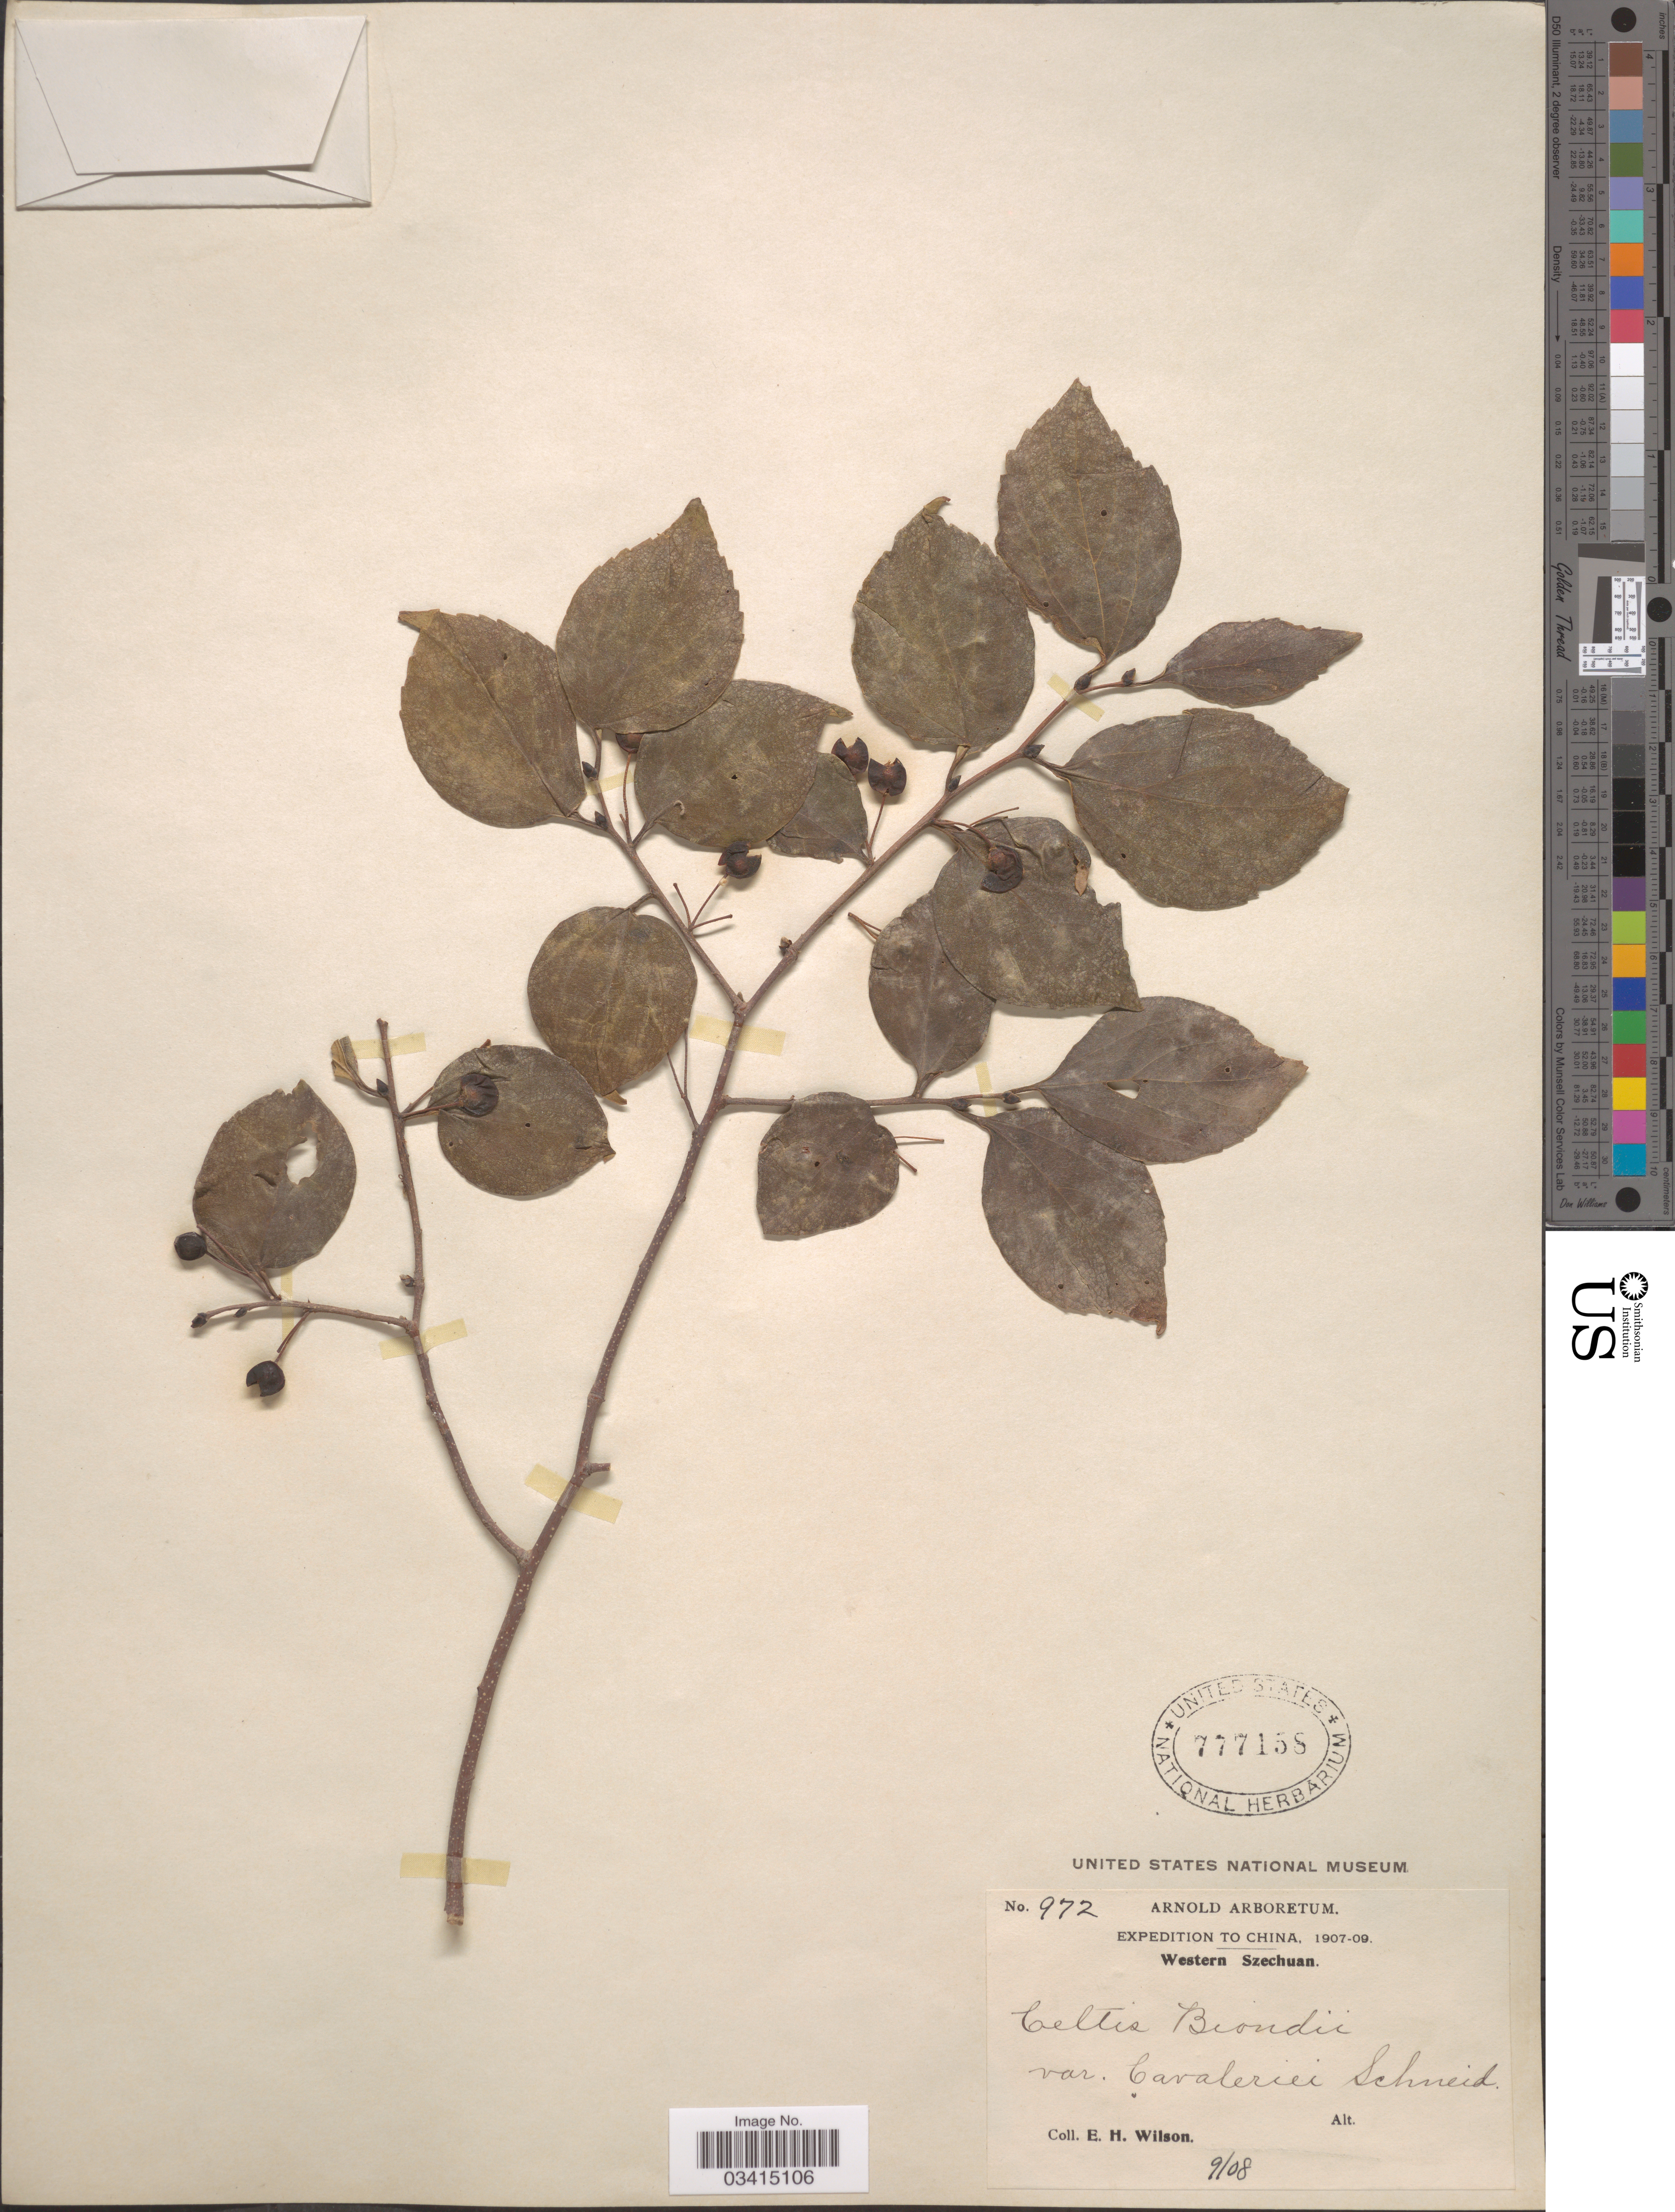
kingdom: Plantae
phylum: Tracheophyta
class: Magnoliopsida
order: Rosales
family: Cannabaceae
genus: Celtis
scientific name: Celtis biondii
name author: Pamp.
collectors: E. Wilson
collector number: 972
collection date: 1908-09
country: China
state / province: Sichuan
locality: Western Szechuan.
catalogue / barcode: US 777158